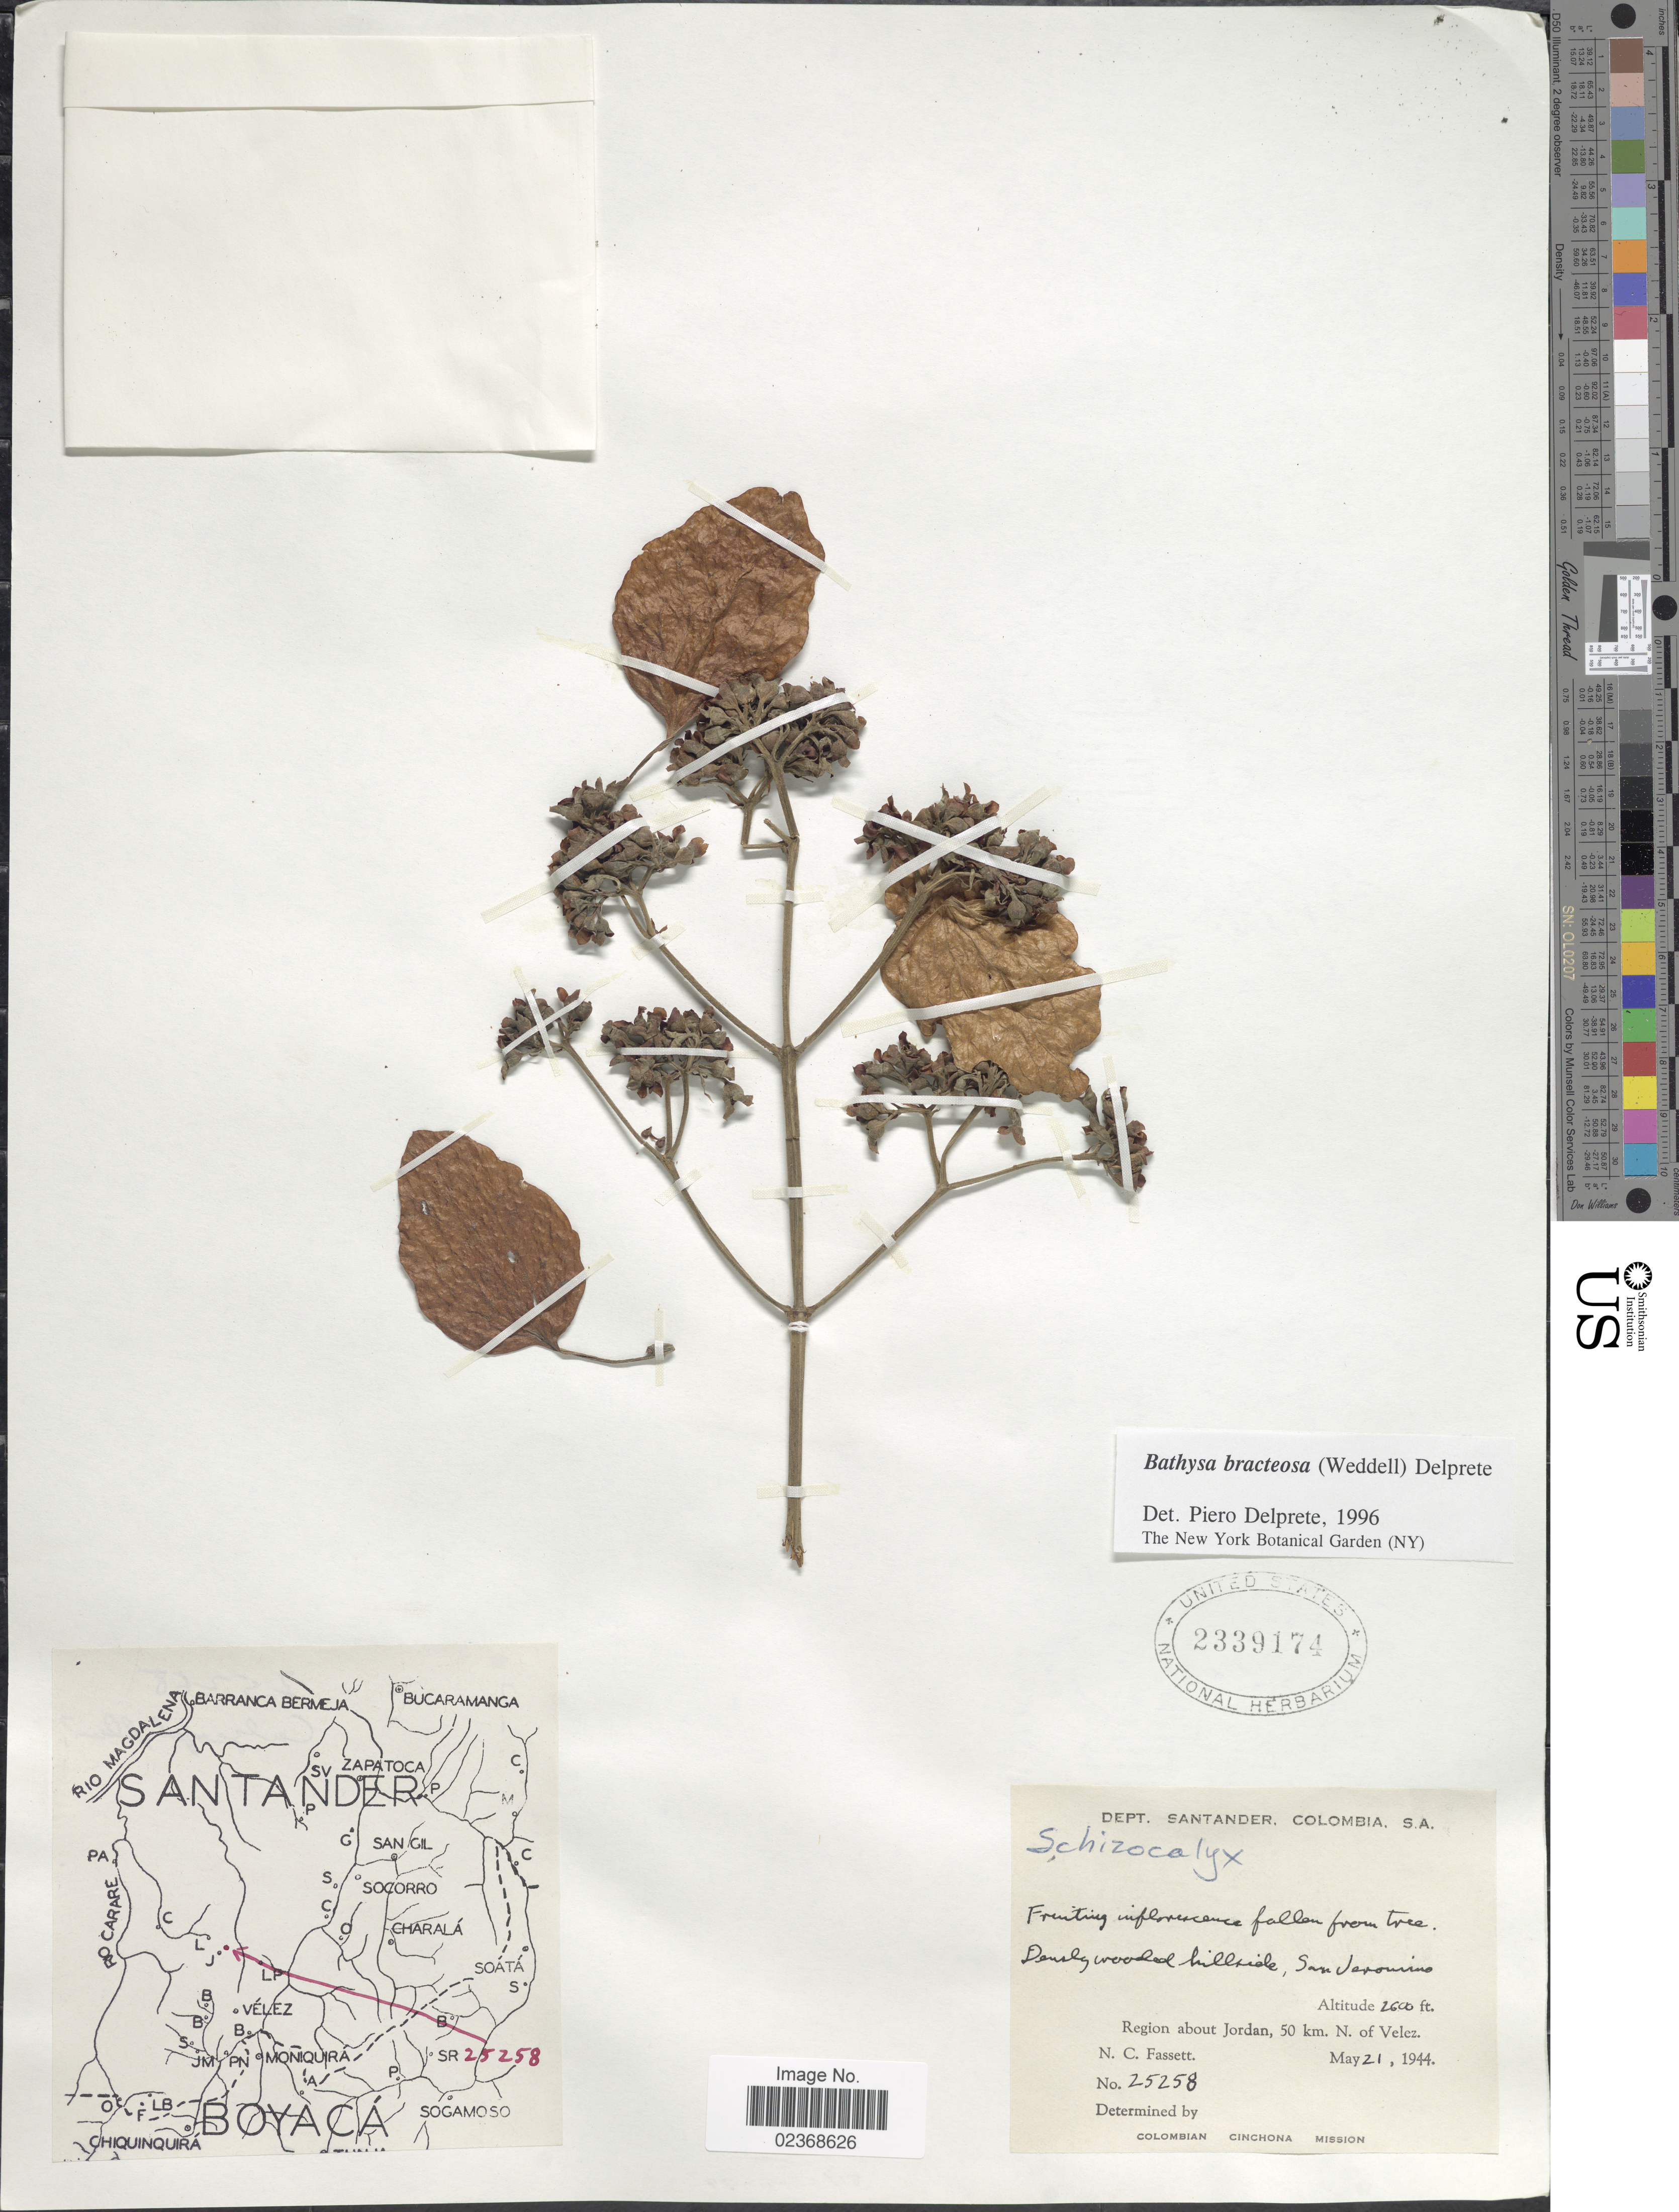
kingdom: Plantae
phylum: Tracheophyta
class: Magnoliopsida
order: Gentianales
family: Rubiaceae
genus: Schizocalyx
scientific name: Schizocalyx bracteosus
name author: Wedd.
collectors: N. C. Fassett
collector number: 25258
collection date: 1944-05-21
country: Colombia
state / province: Santander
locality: San Jeronimo, Region about Jordan, 50 km. N of Velez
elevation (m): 792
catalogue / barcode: US 2339174